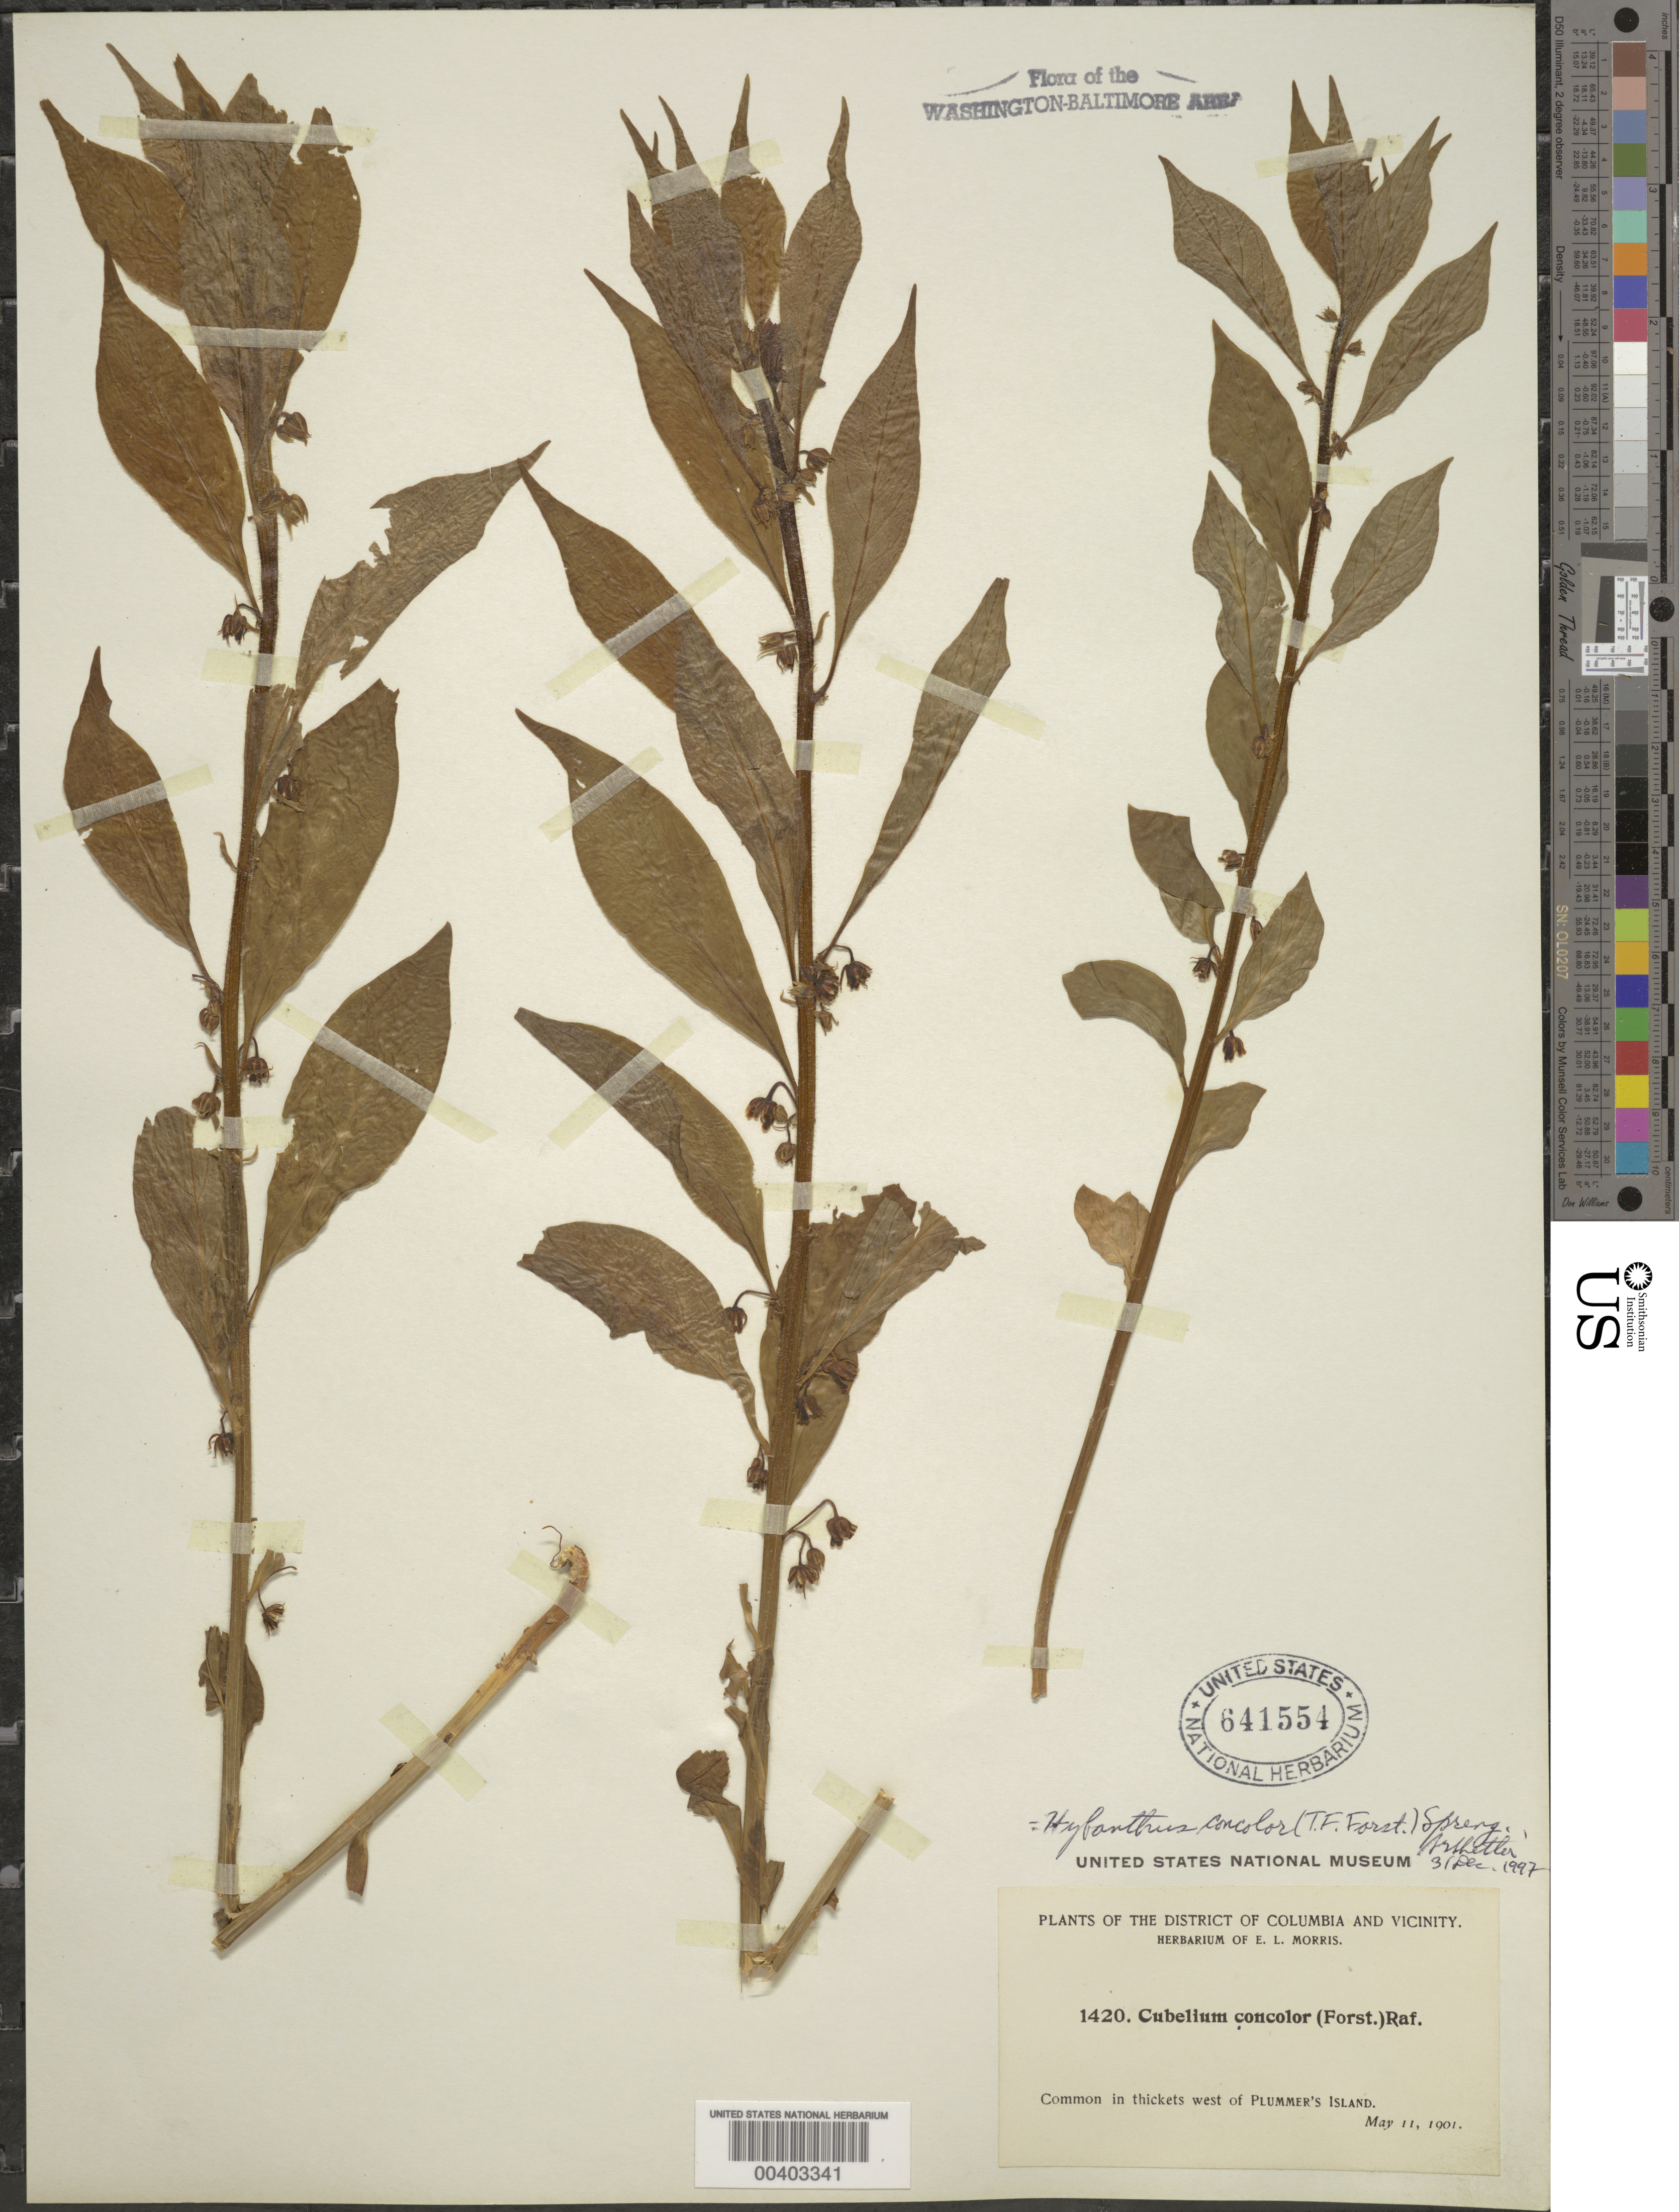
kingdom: Plantae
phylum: Tracheophyta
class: Magnoliopsida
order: Malpighiales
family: Violaceae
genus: Cubelium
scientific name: Cubelium concolor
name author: (T.F. Forst.) Raf. ex Britton & A. Br.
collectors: E. L. Morris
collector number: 1420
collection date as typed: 11 May 1901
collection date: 1901-05-11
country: United States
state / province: Maryland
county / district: Montgomery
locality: West of Plummer's Island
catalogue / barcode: US 641554